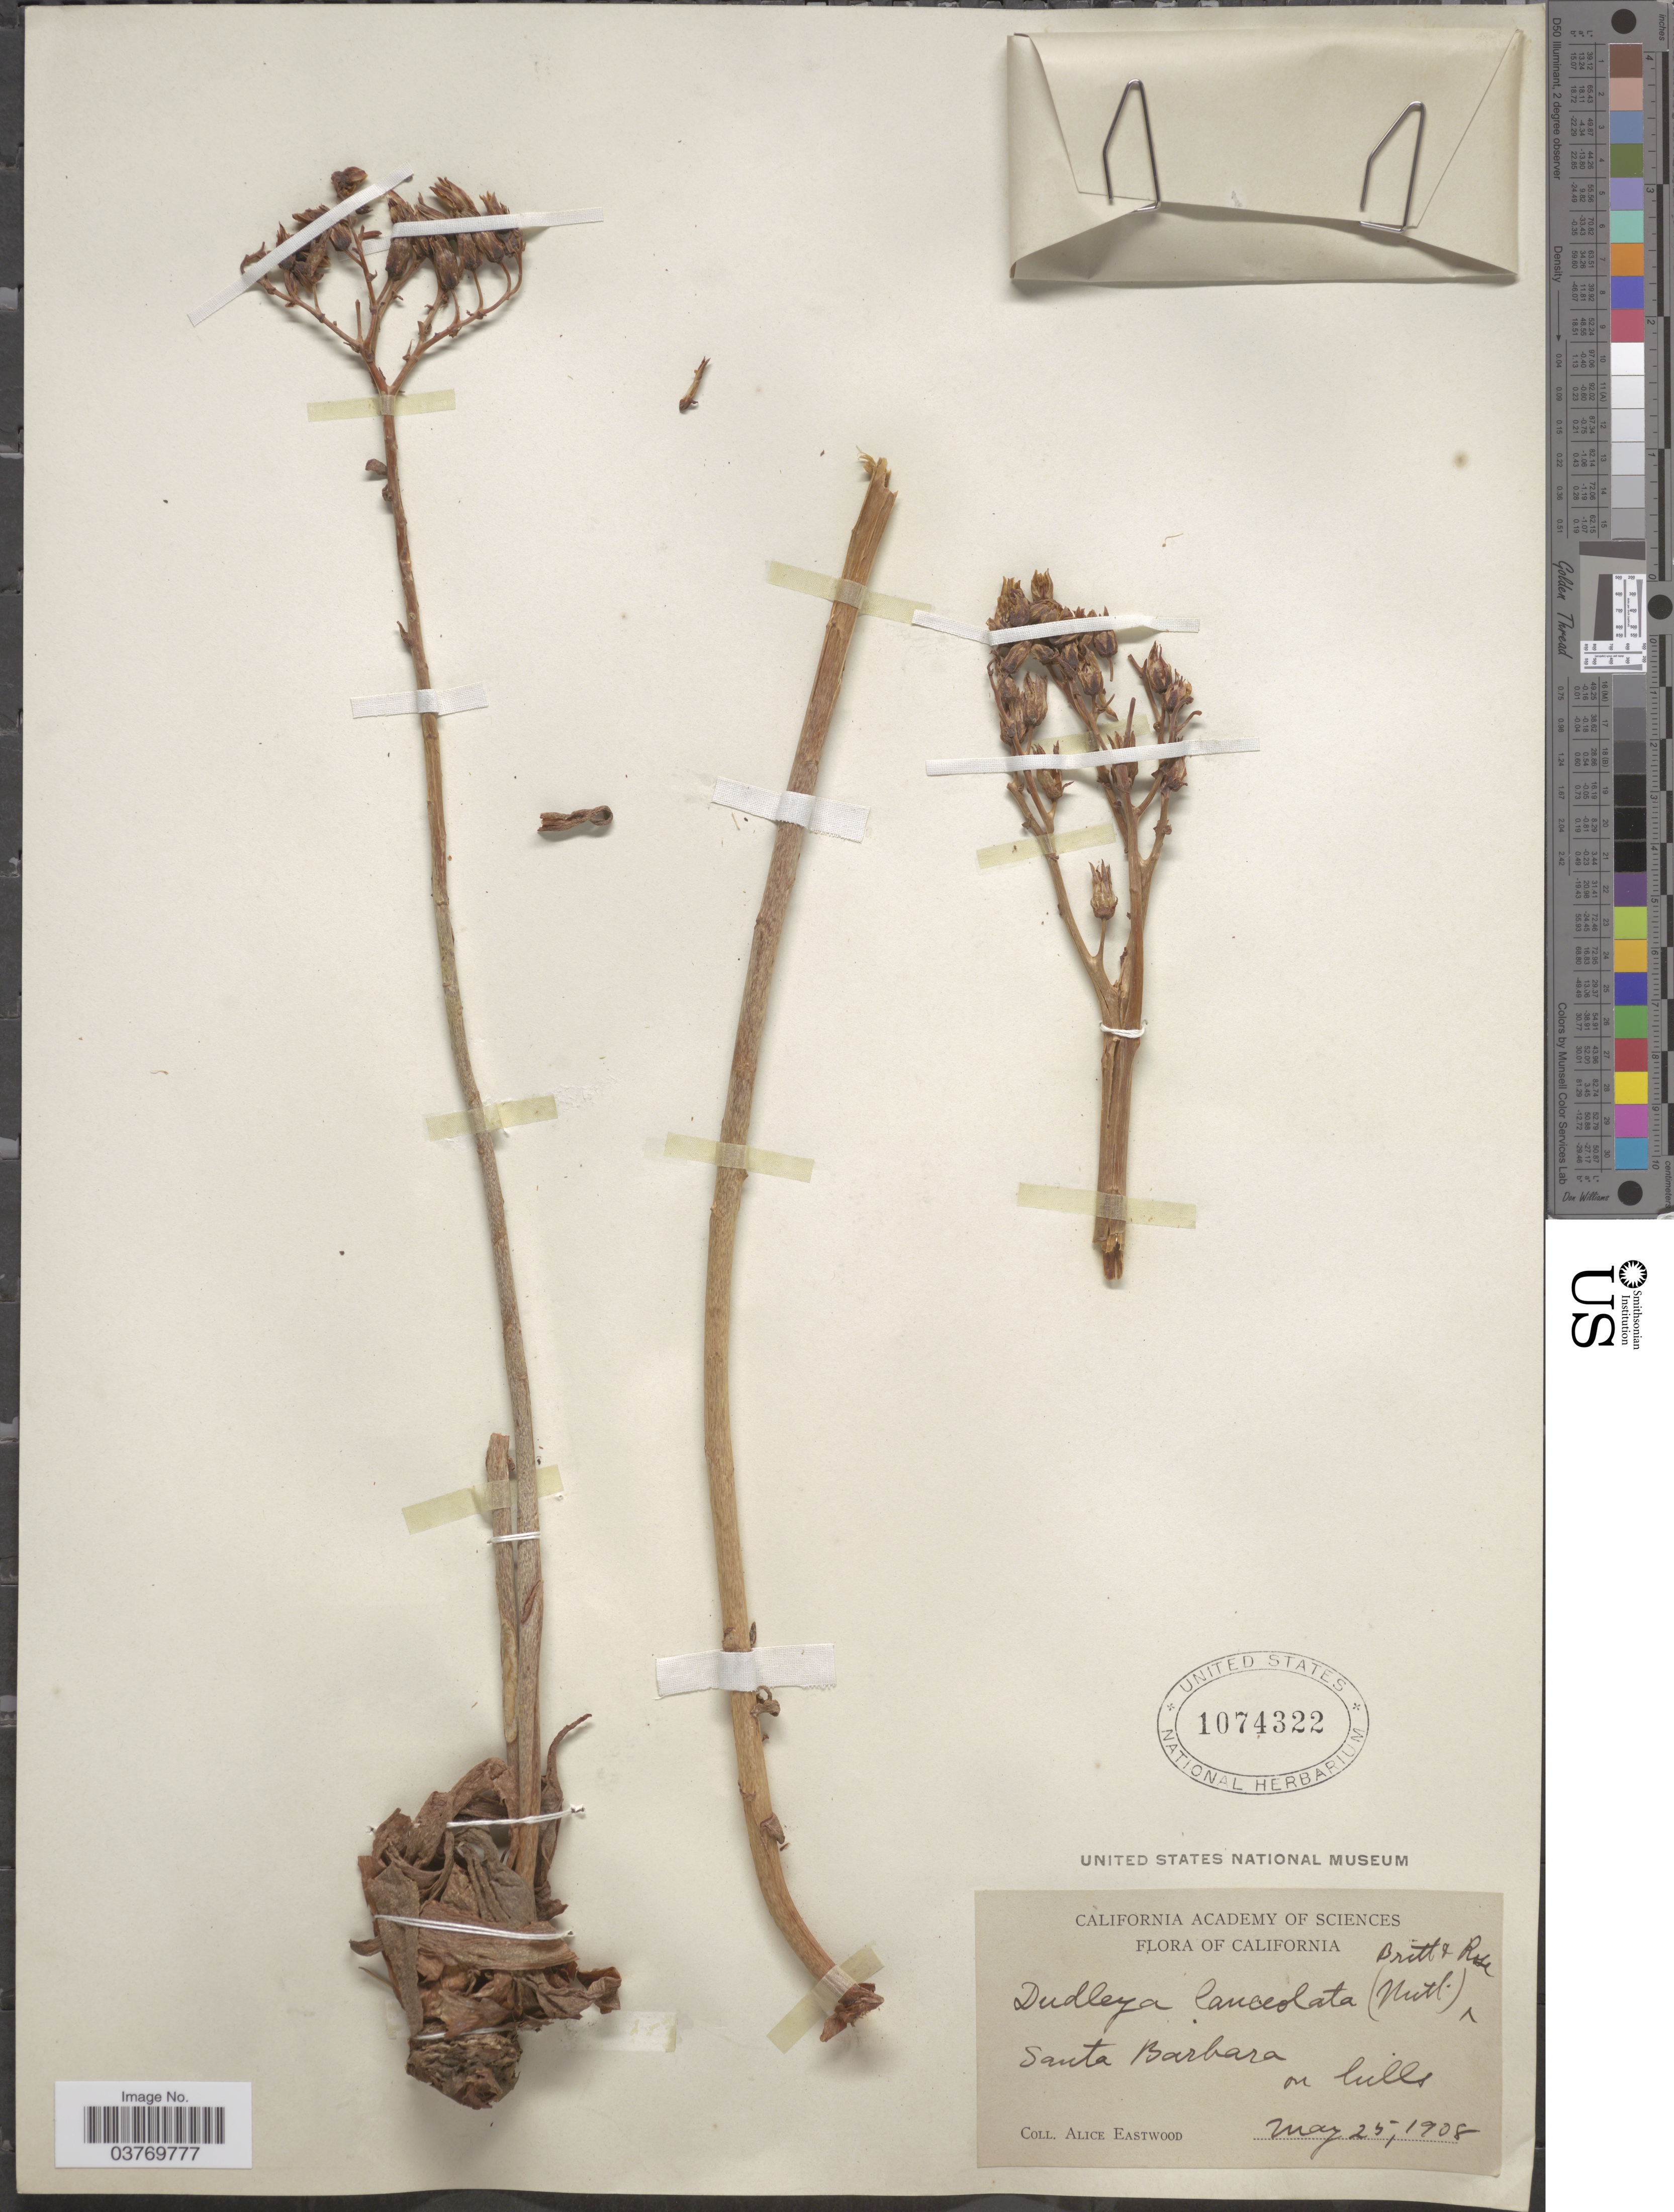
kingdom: Plantae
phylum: Tracheophyta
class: Magnoliopsida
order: Saxifragales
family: Crassulaceae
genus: Dudleya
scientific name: Dudleya lanceolata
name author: (Nutt.) Britton & Rose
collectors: A. Eastwood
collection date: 1908-05-25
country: United States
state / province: California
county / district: Santa Barbara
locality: Santa Barbara on hills.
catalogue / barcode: US 1074322